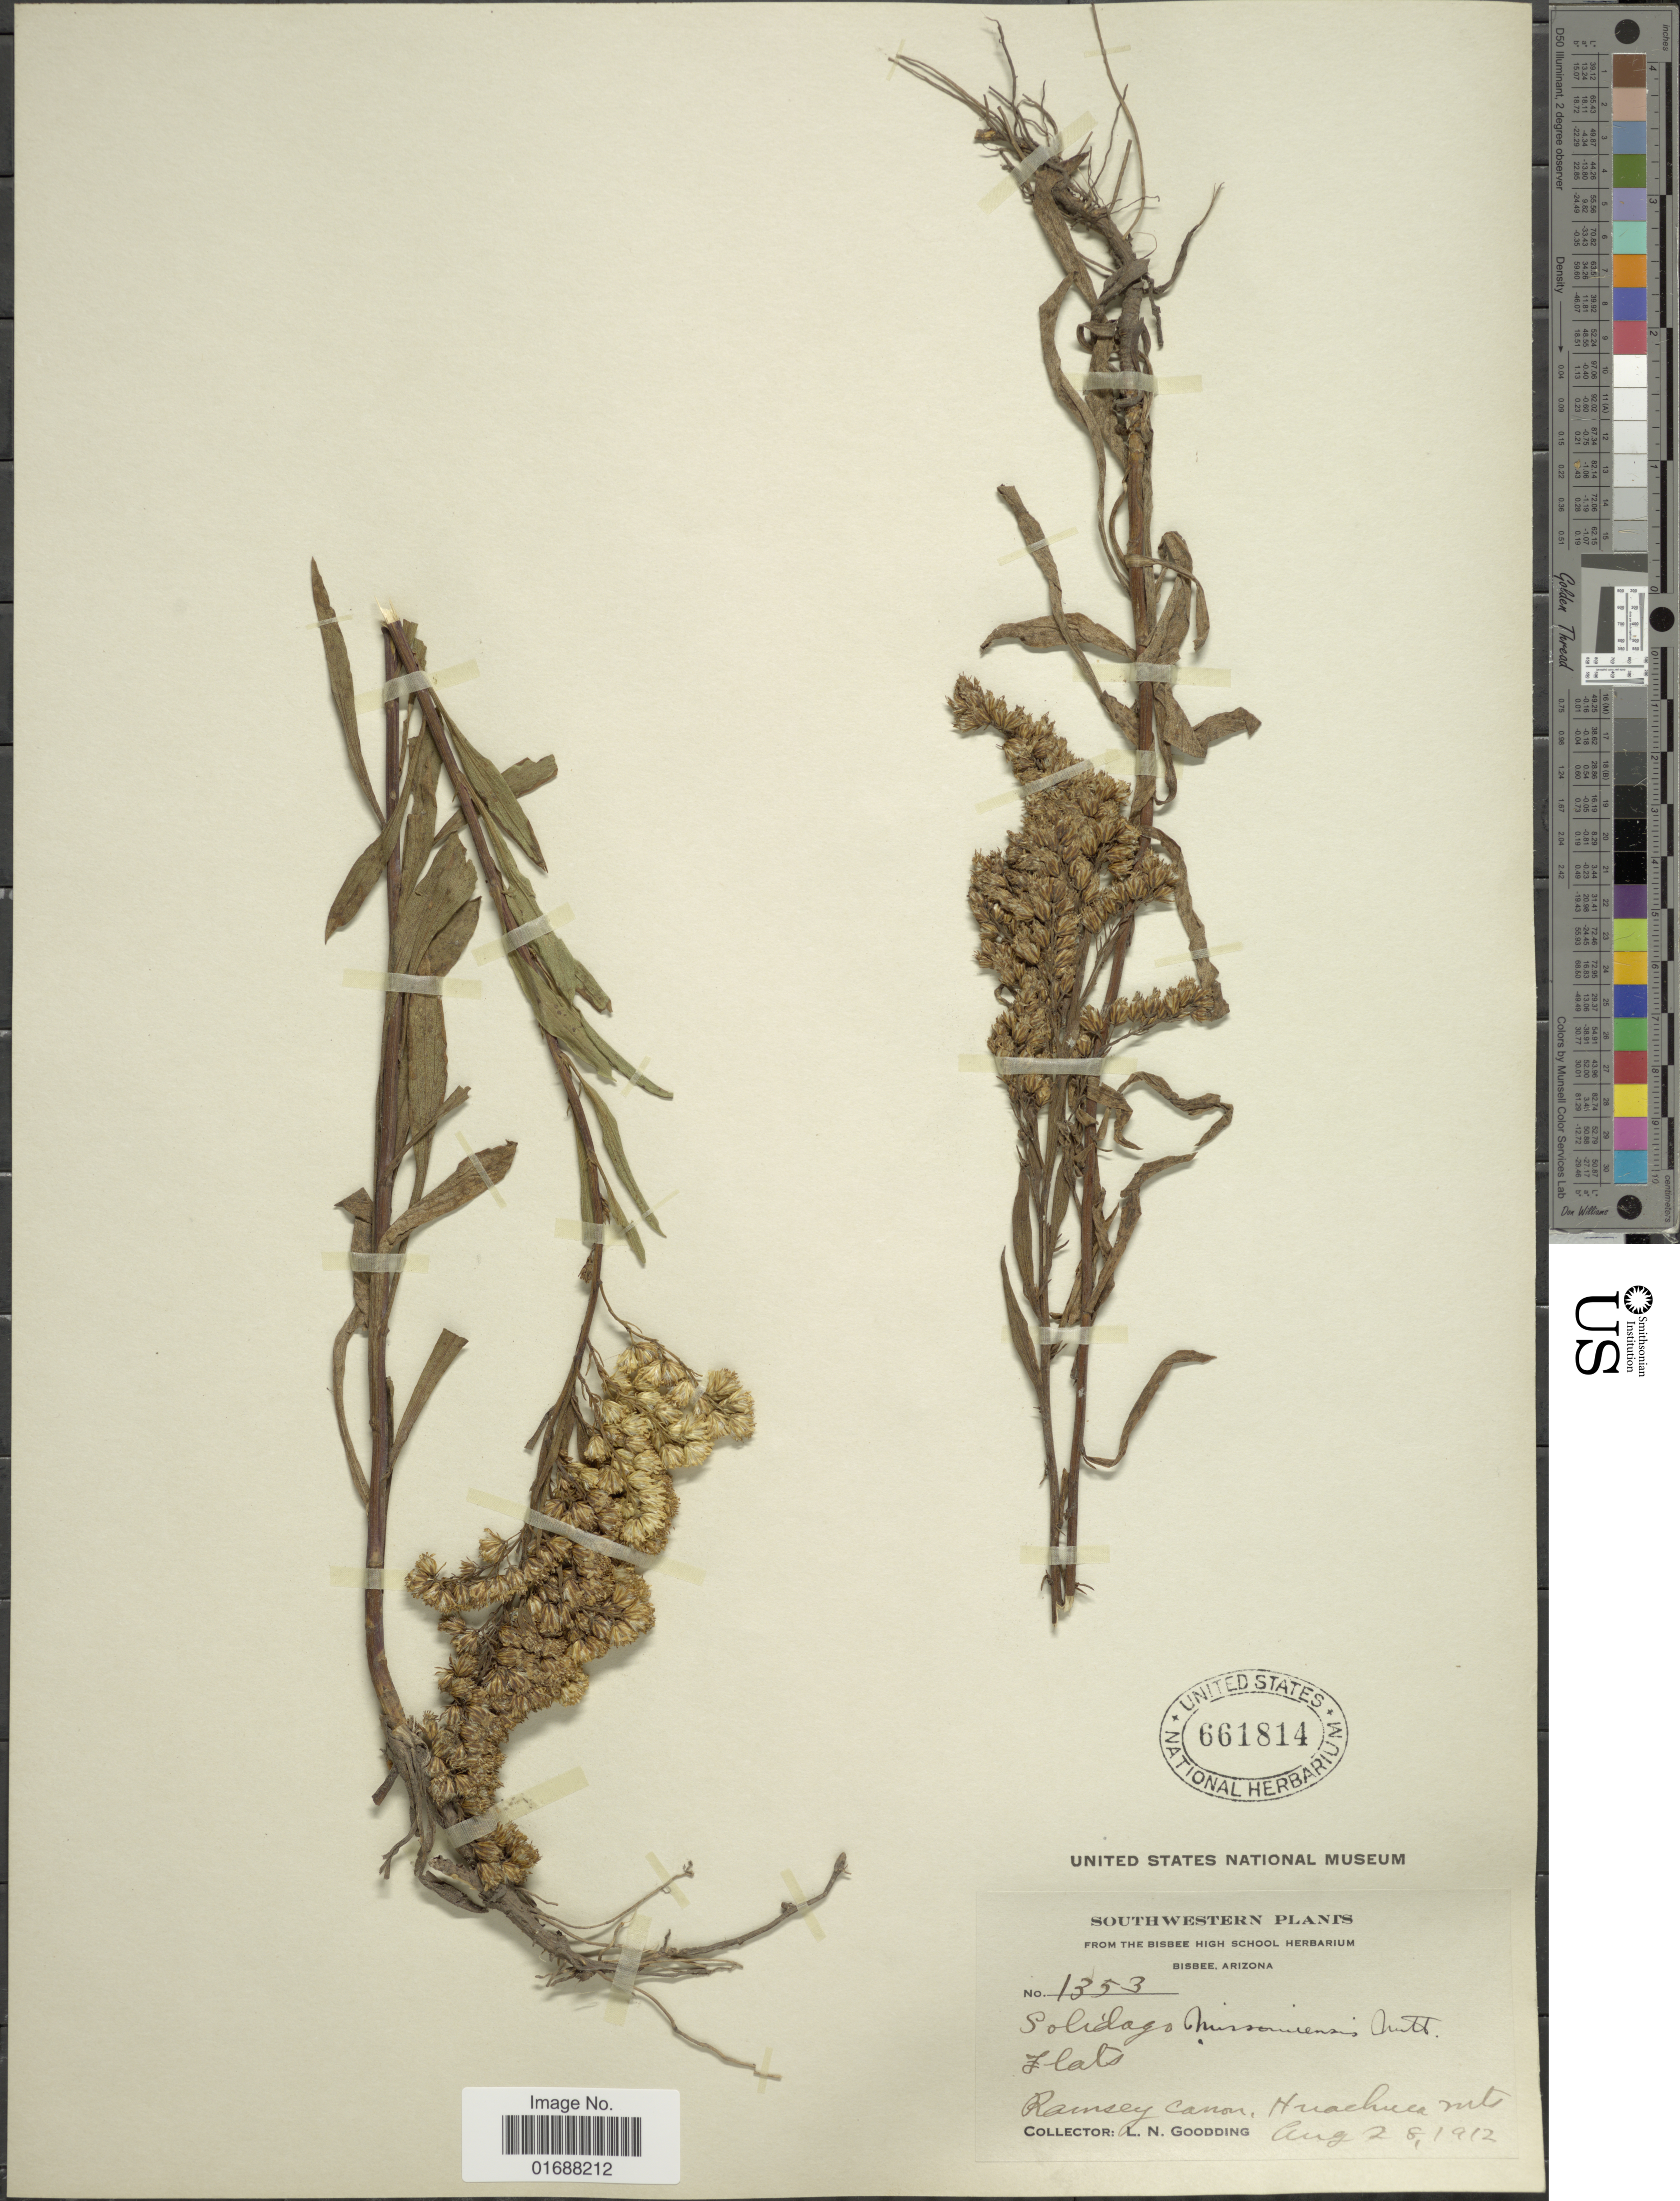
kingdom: Plantae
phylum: Tracheophyta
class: Magnoliopsida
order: Asterales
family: Asteraceae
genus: Solidago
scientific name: Solidago missouriensis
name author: Nutt.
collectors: L. N. Goodding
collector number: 1353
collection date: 1912-08-28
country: United States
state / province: Arizona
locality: Southwestern, Ramsey Canon, Huachuca Mts.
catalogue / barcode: US 661814